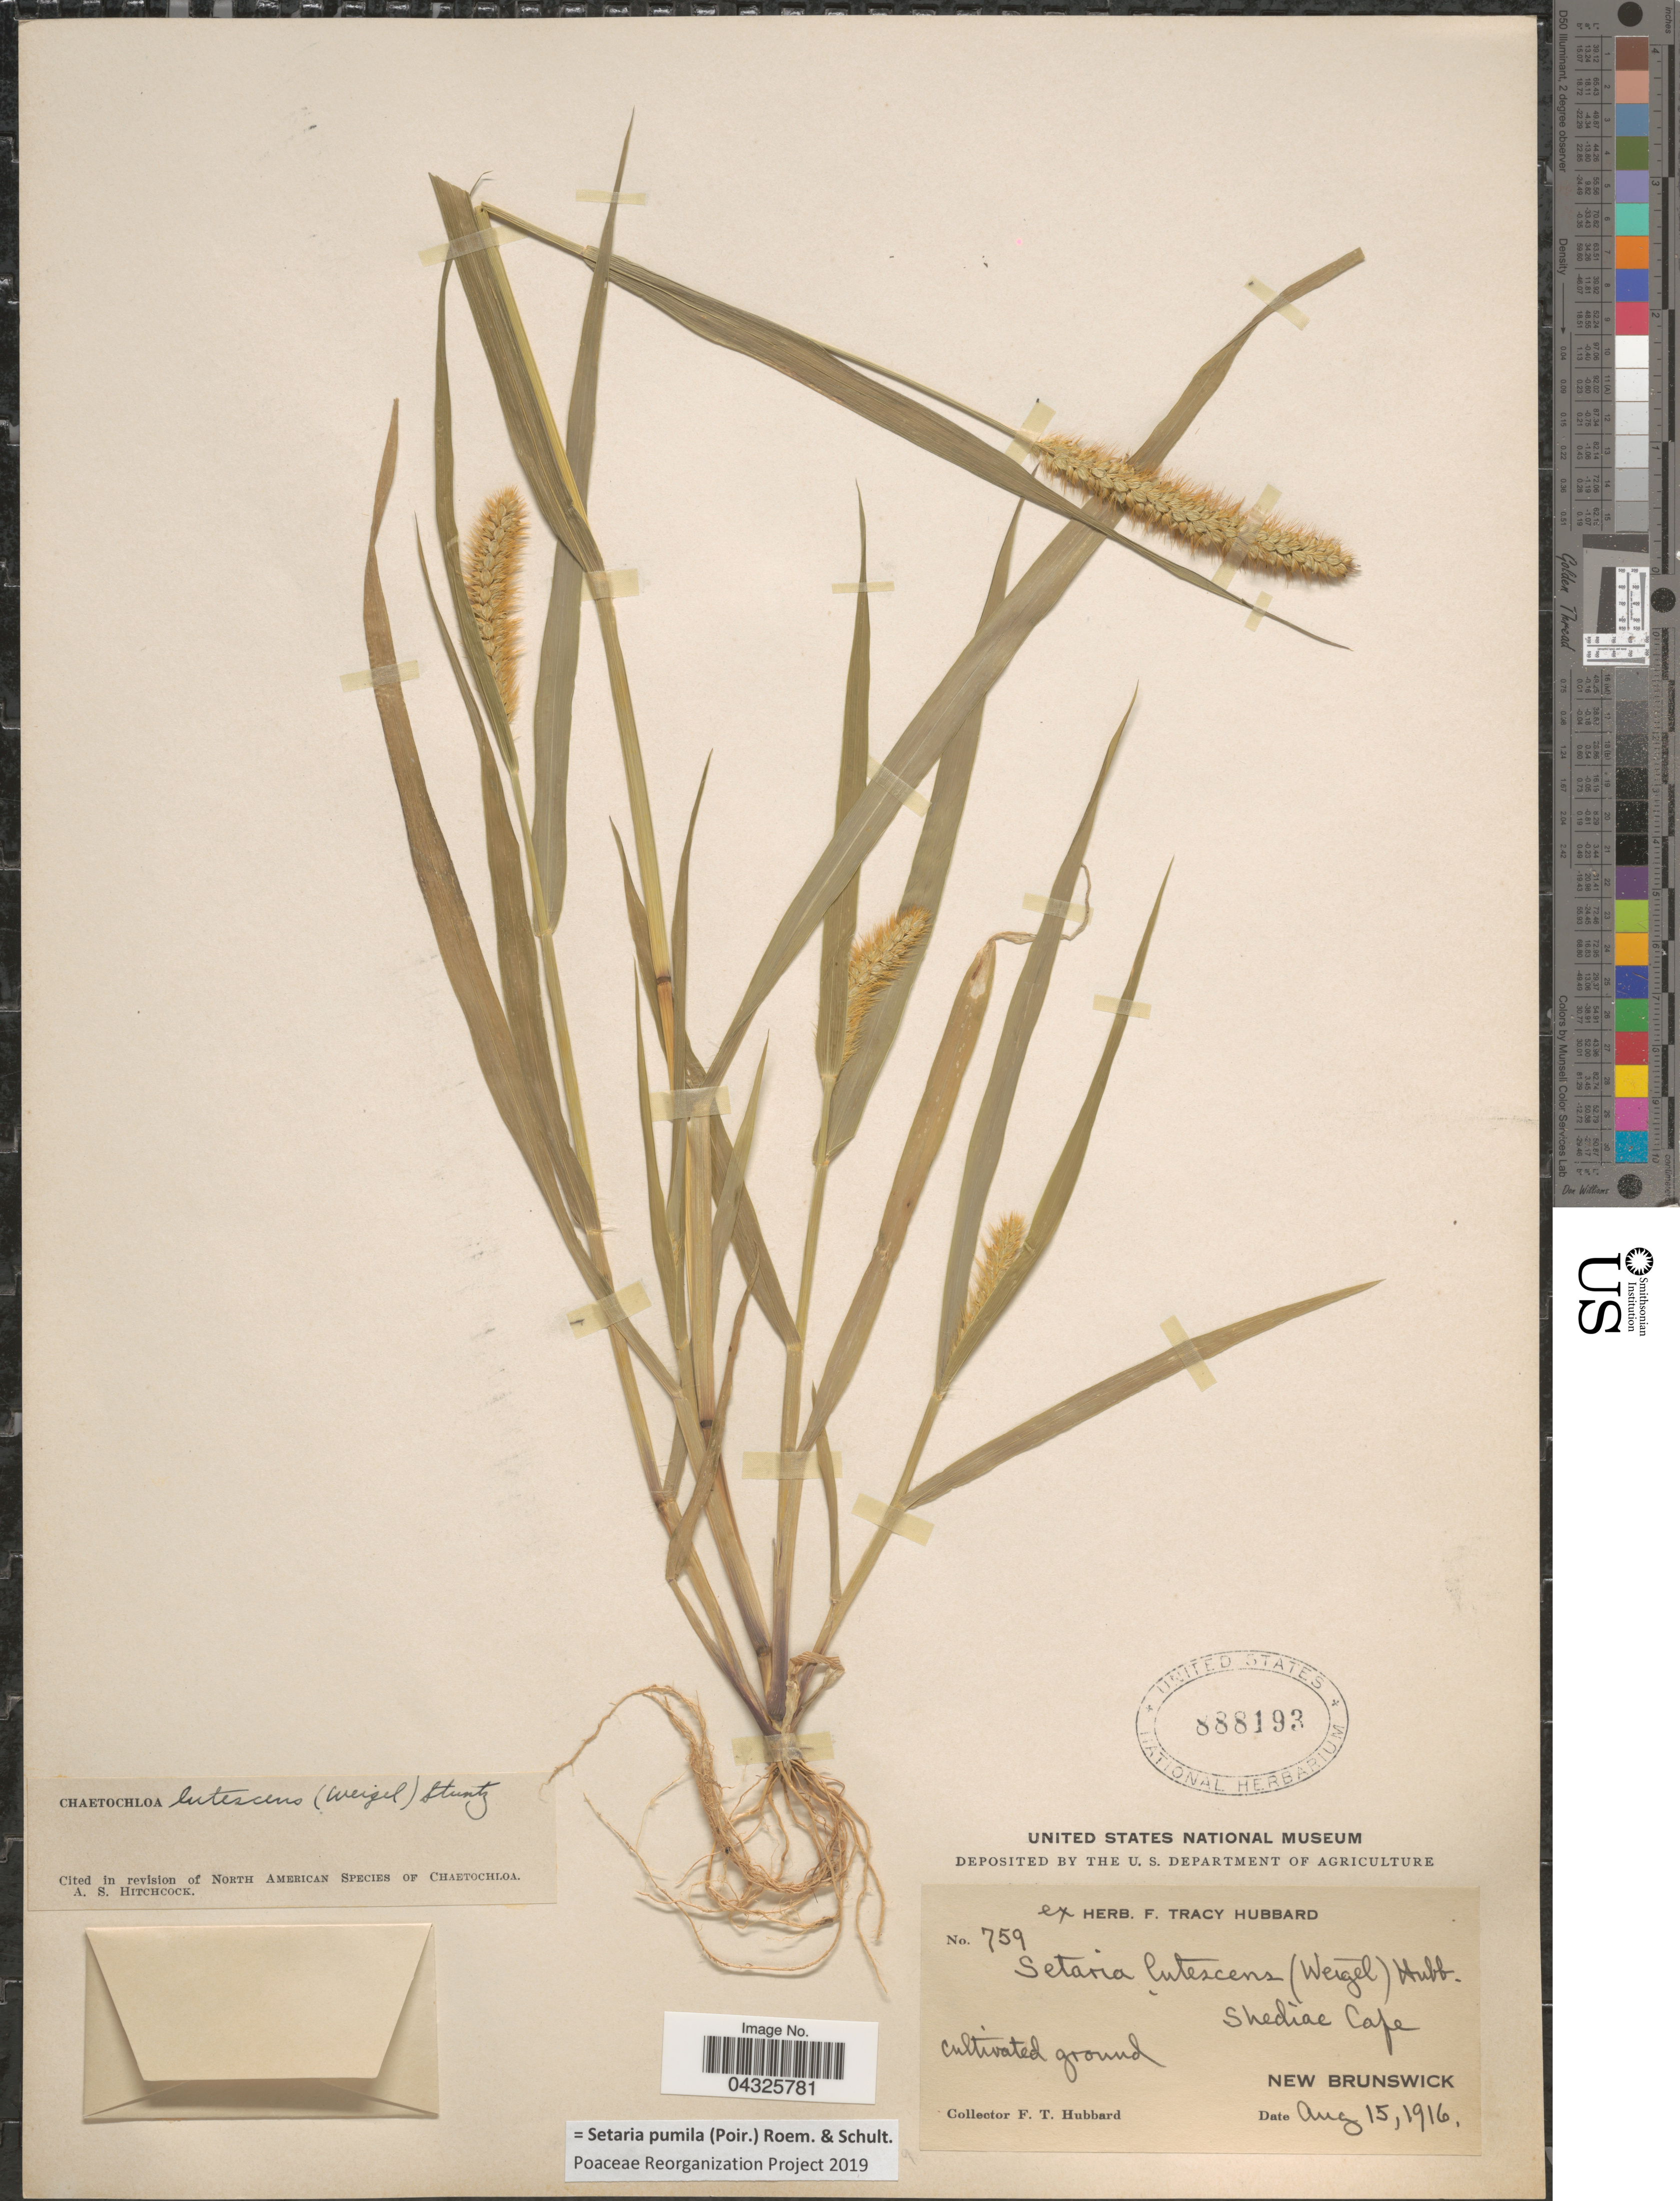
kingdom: Plantae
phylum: Tracheophyta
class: Liliopsida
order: Poales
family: Poaceae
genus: Setaria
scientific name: Setaria pumila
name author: (Poir.) Roem. & Schult.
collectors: F. T. Hubbard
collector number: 759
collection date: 1916-08-15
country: Canada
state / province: New Brunswick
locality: Shediac Cape.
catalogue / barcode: US 888193